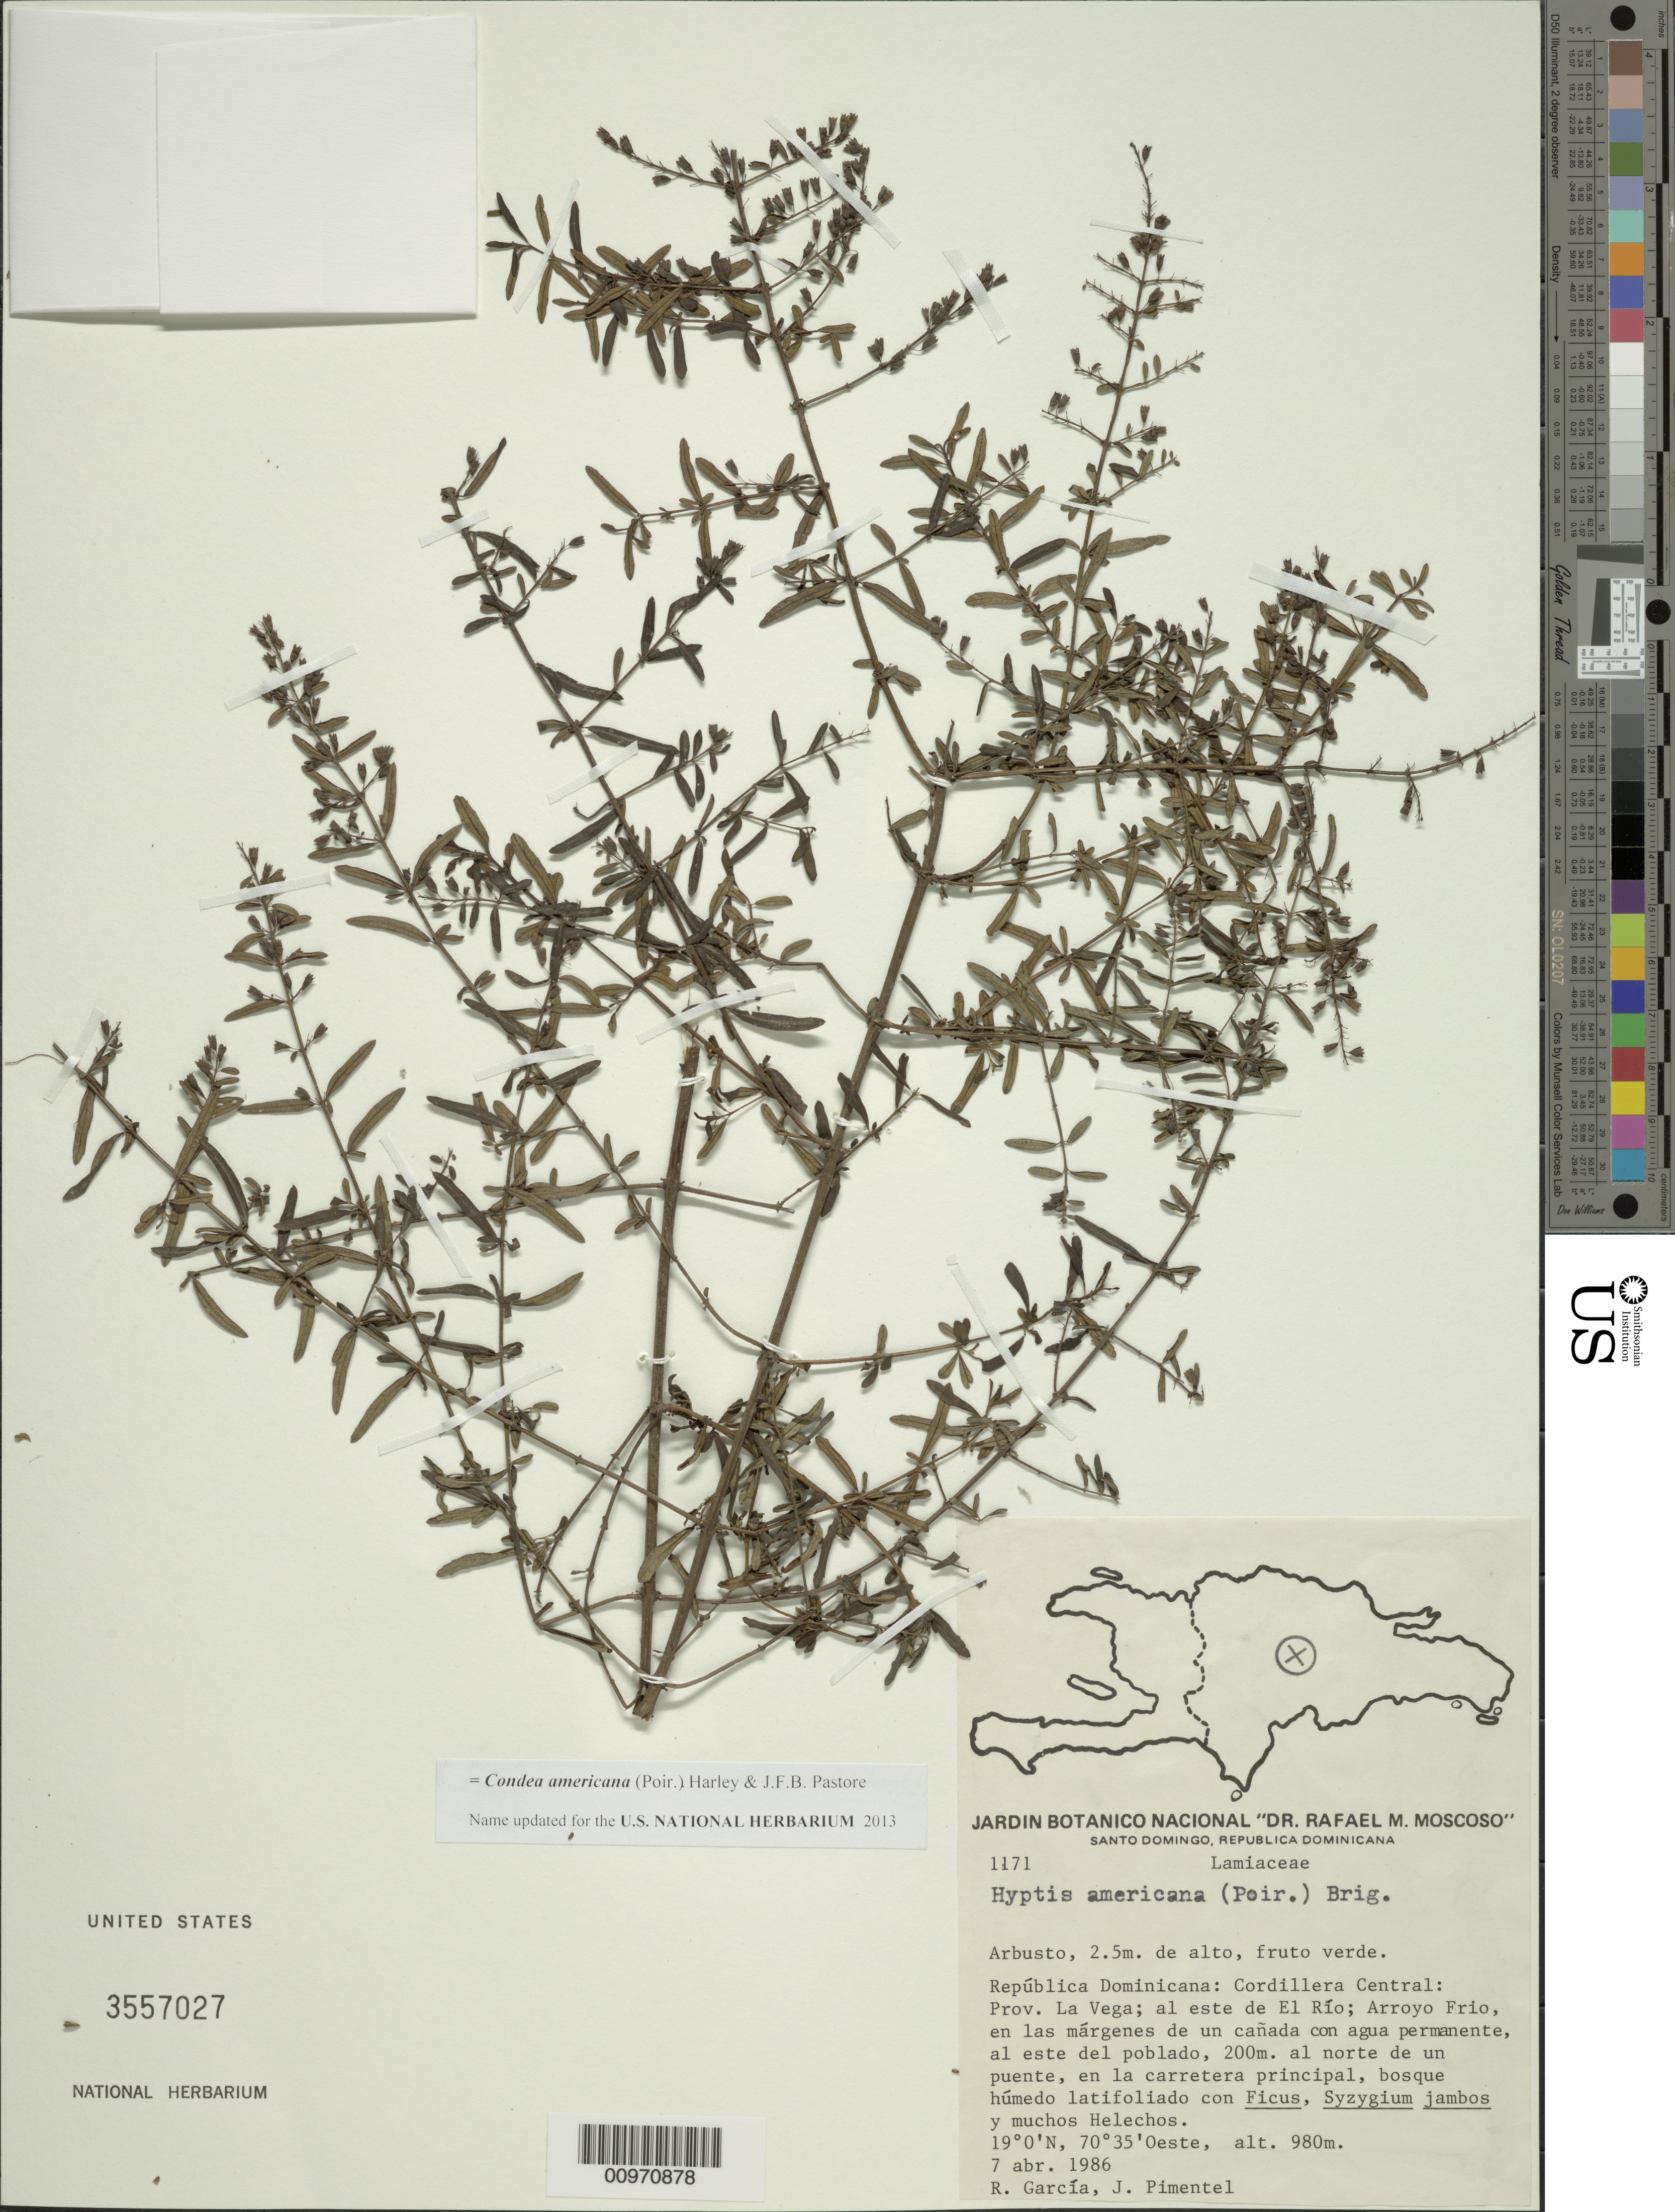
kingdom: Plantae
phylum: Tracheophyta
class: Magnoliopsida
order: Lamiales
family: Lamiaceae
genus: Condea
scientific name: Condea americana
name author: (Poir.) Harley & J.F.B. Pastore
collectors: R. G. García & J. Pimentel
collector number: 1171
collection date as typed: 08 Apr 1986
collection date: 1986-04-08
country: Dominican Republic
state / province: La Vega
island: Hispaniola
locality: Cordillera Central, al este de El Río; Arroyo Frio, en las márgenes de un cañad con agua permanente, al este del poblado, 200 m norte de un puente, en la carretera prinicpal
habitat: Bosque húmedo latifoliado con Ficus, Syzygium jambos y muchos Helechos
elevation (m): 980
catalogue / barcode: US 3557027